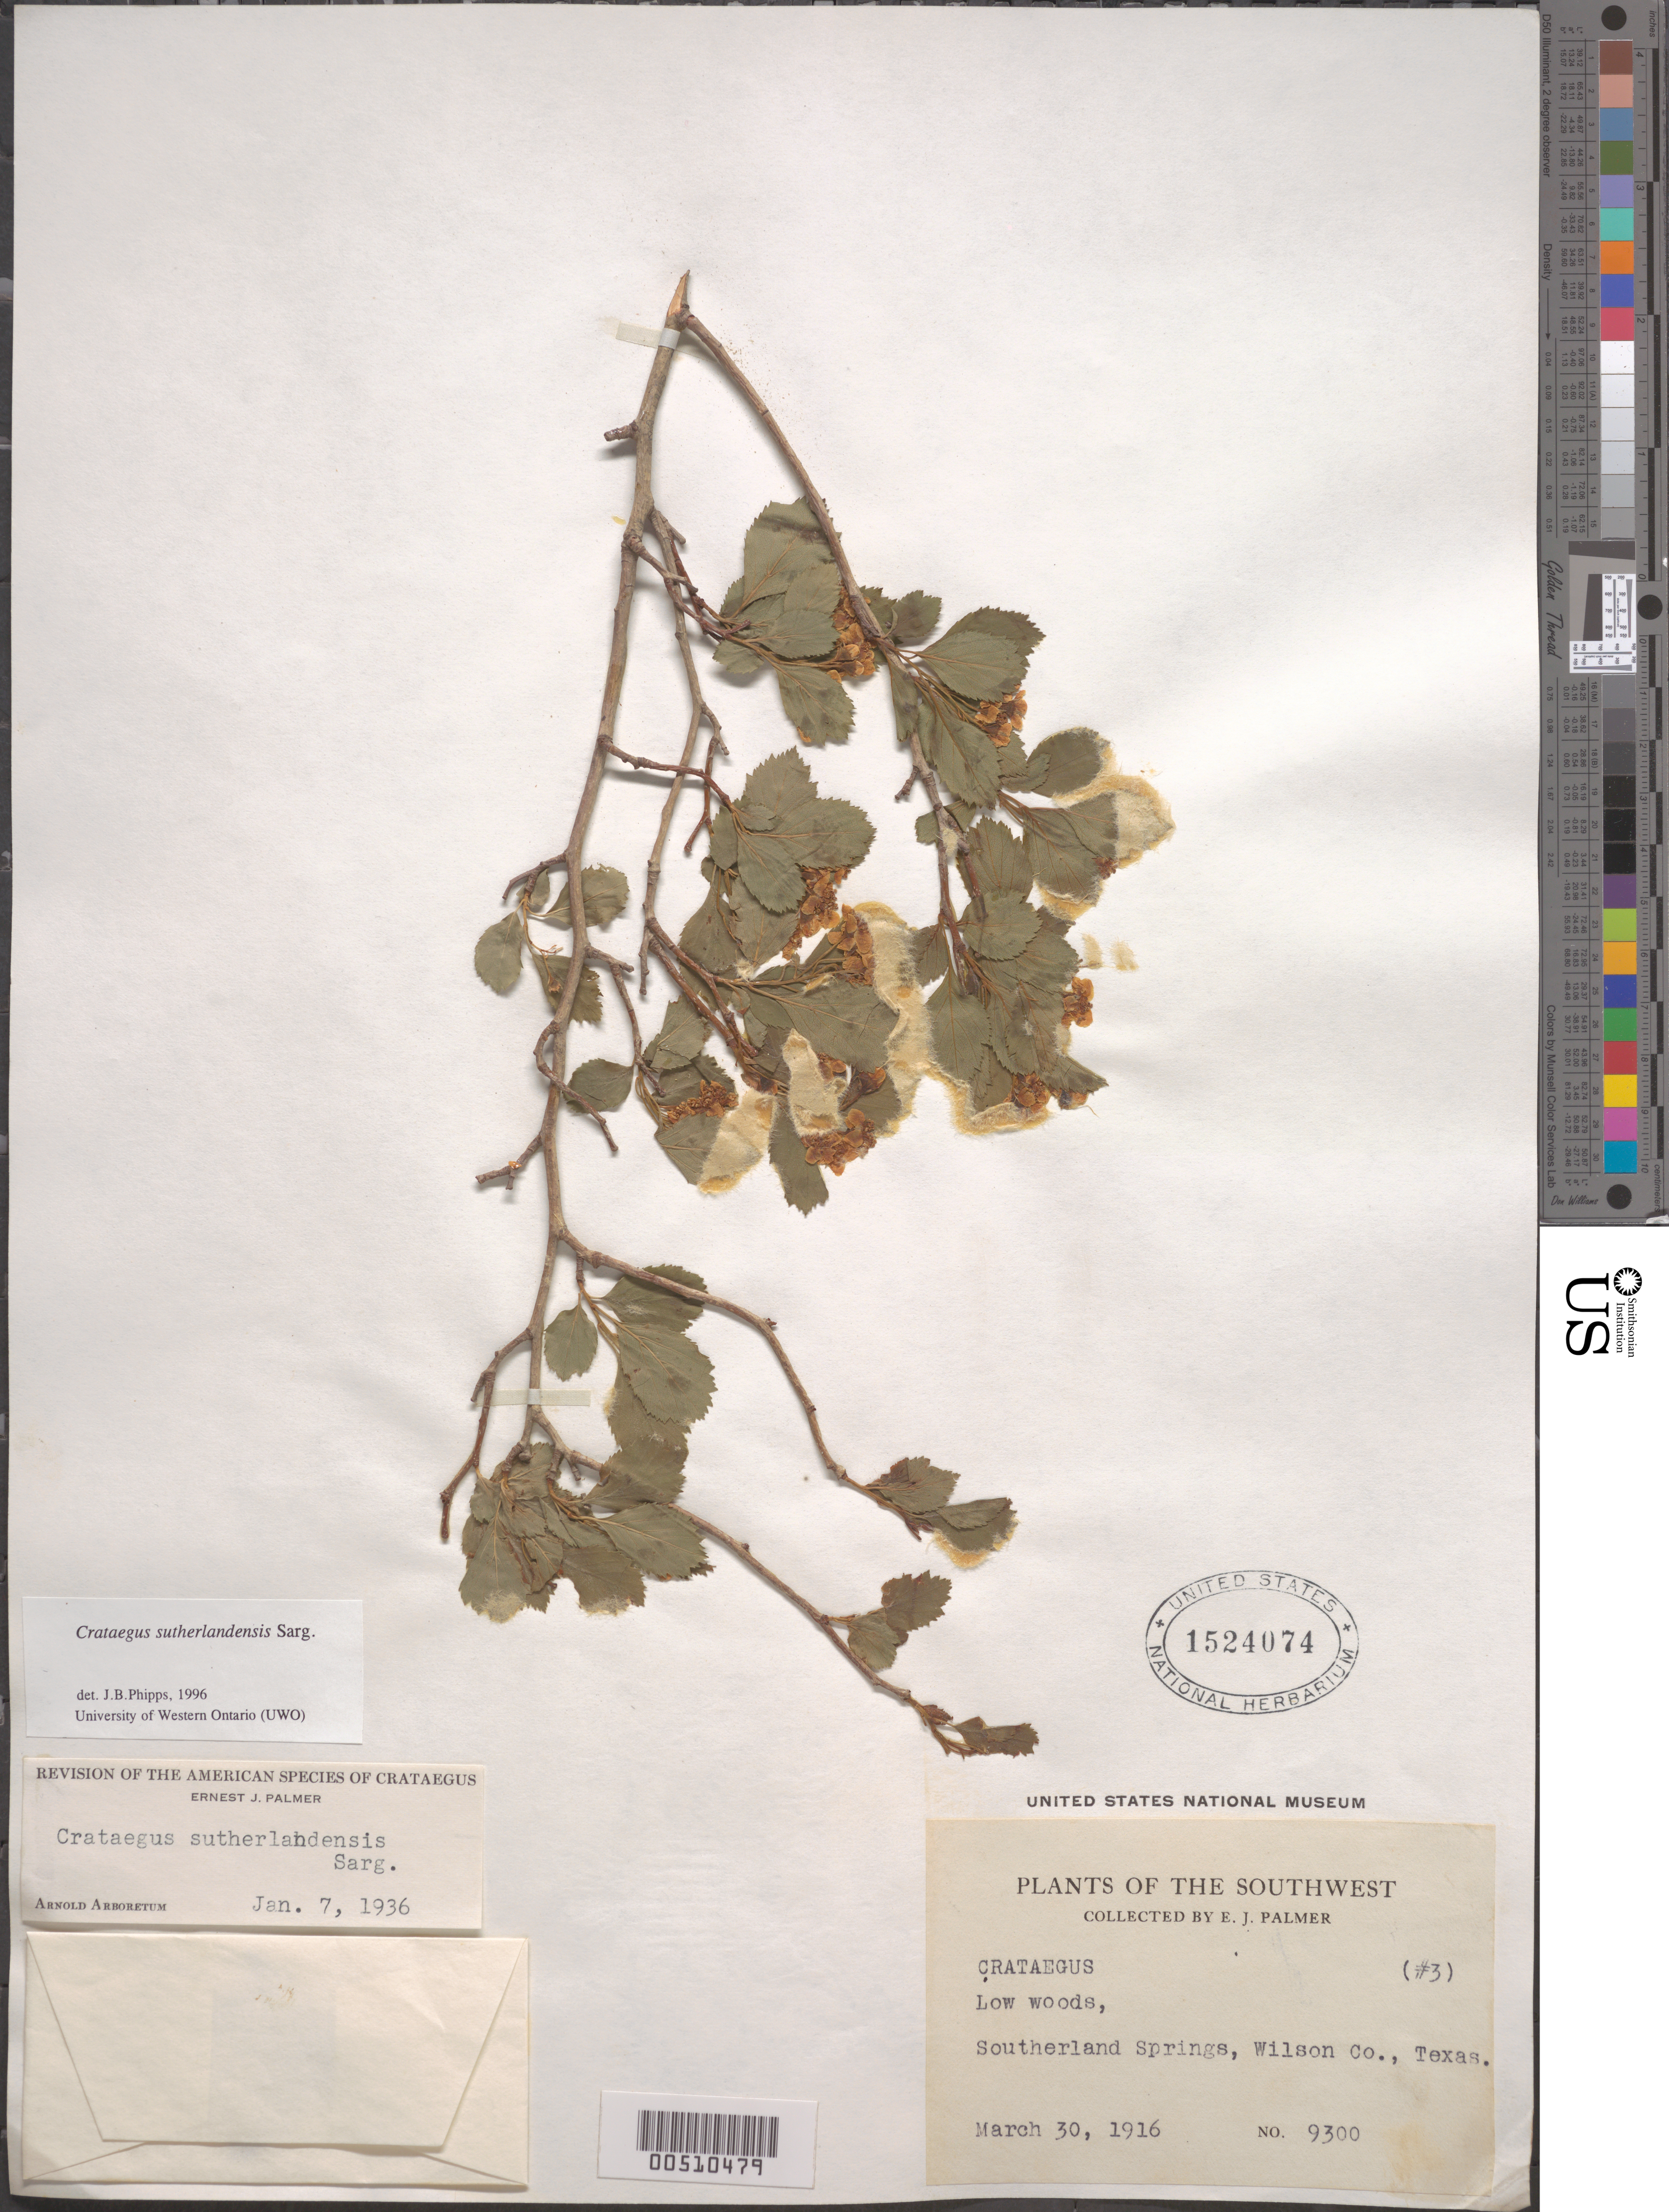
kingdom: Plantae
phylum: Tracheophyta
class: Magnoliopsida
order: Rosales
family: Rosaceae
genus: Crataegus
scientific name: Crataegus viridis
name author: L.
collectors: E. J. Palmer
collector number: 9300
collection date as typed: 30 Mar 1916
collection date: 1916-03-30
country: United States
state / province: Texas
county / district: Wilson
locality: Southerland Springs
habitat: Low woods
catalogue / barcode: US 1524074